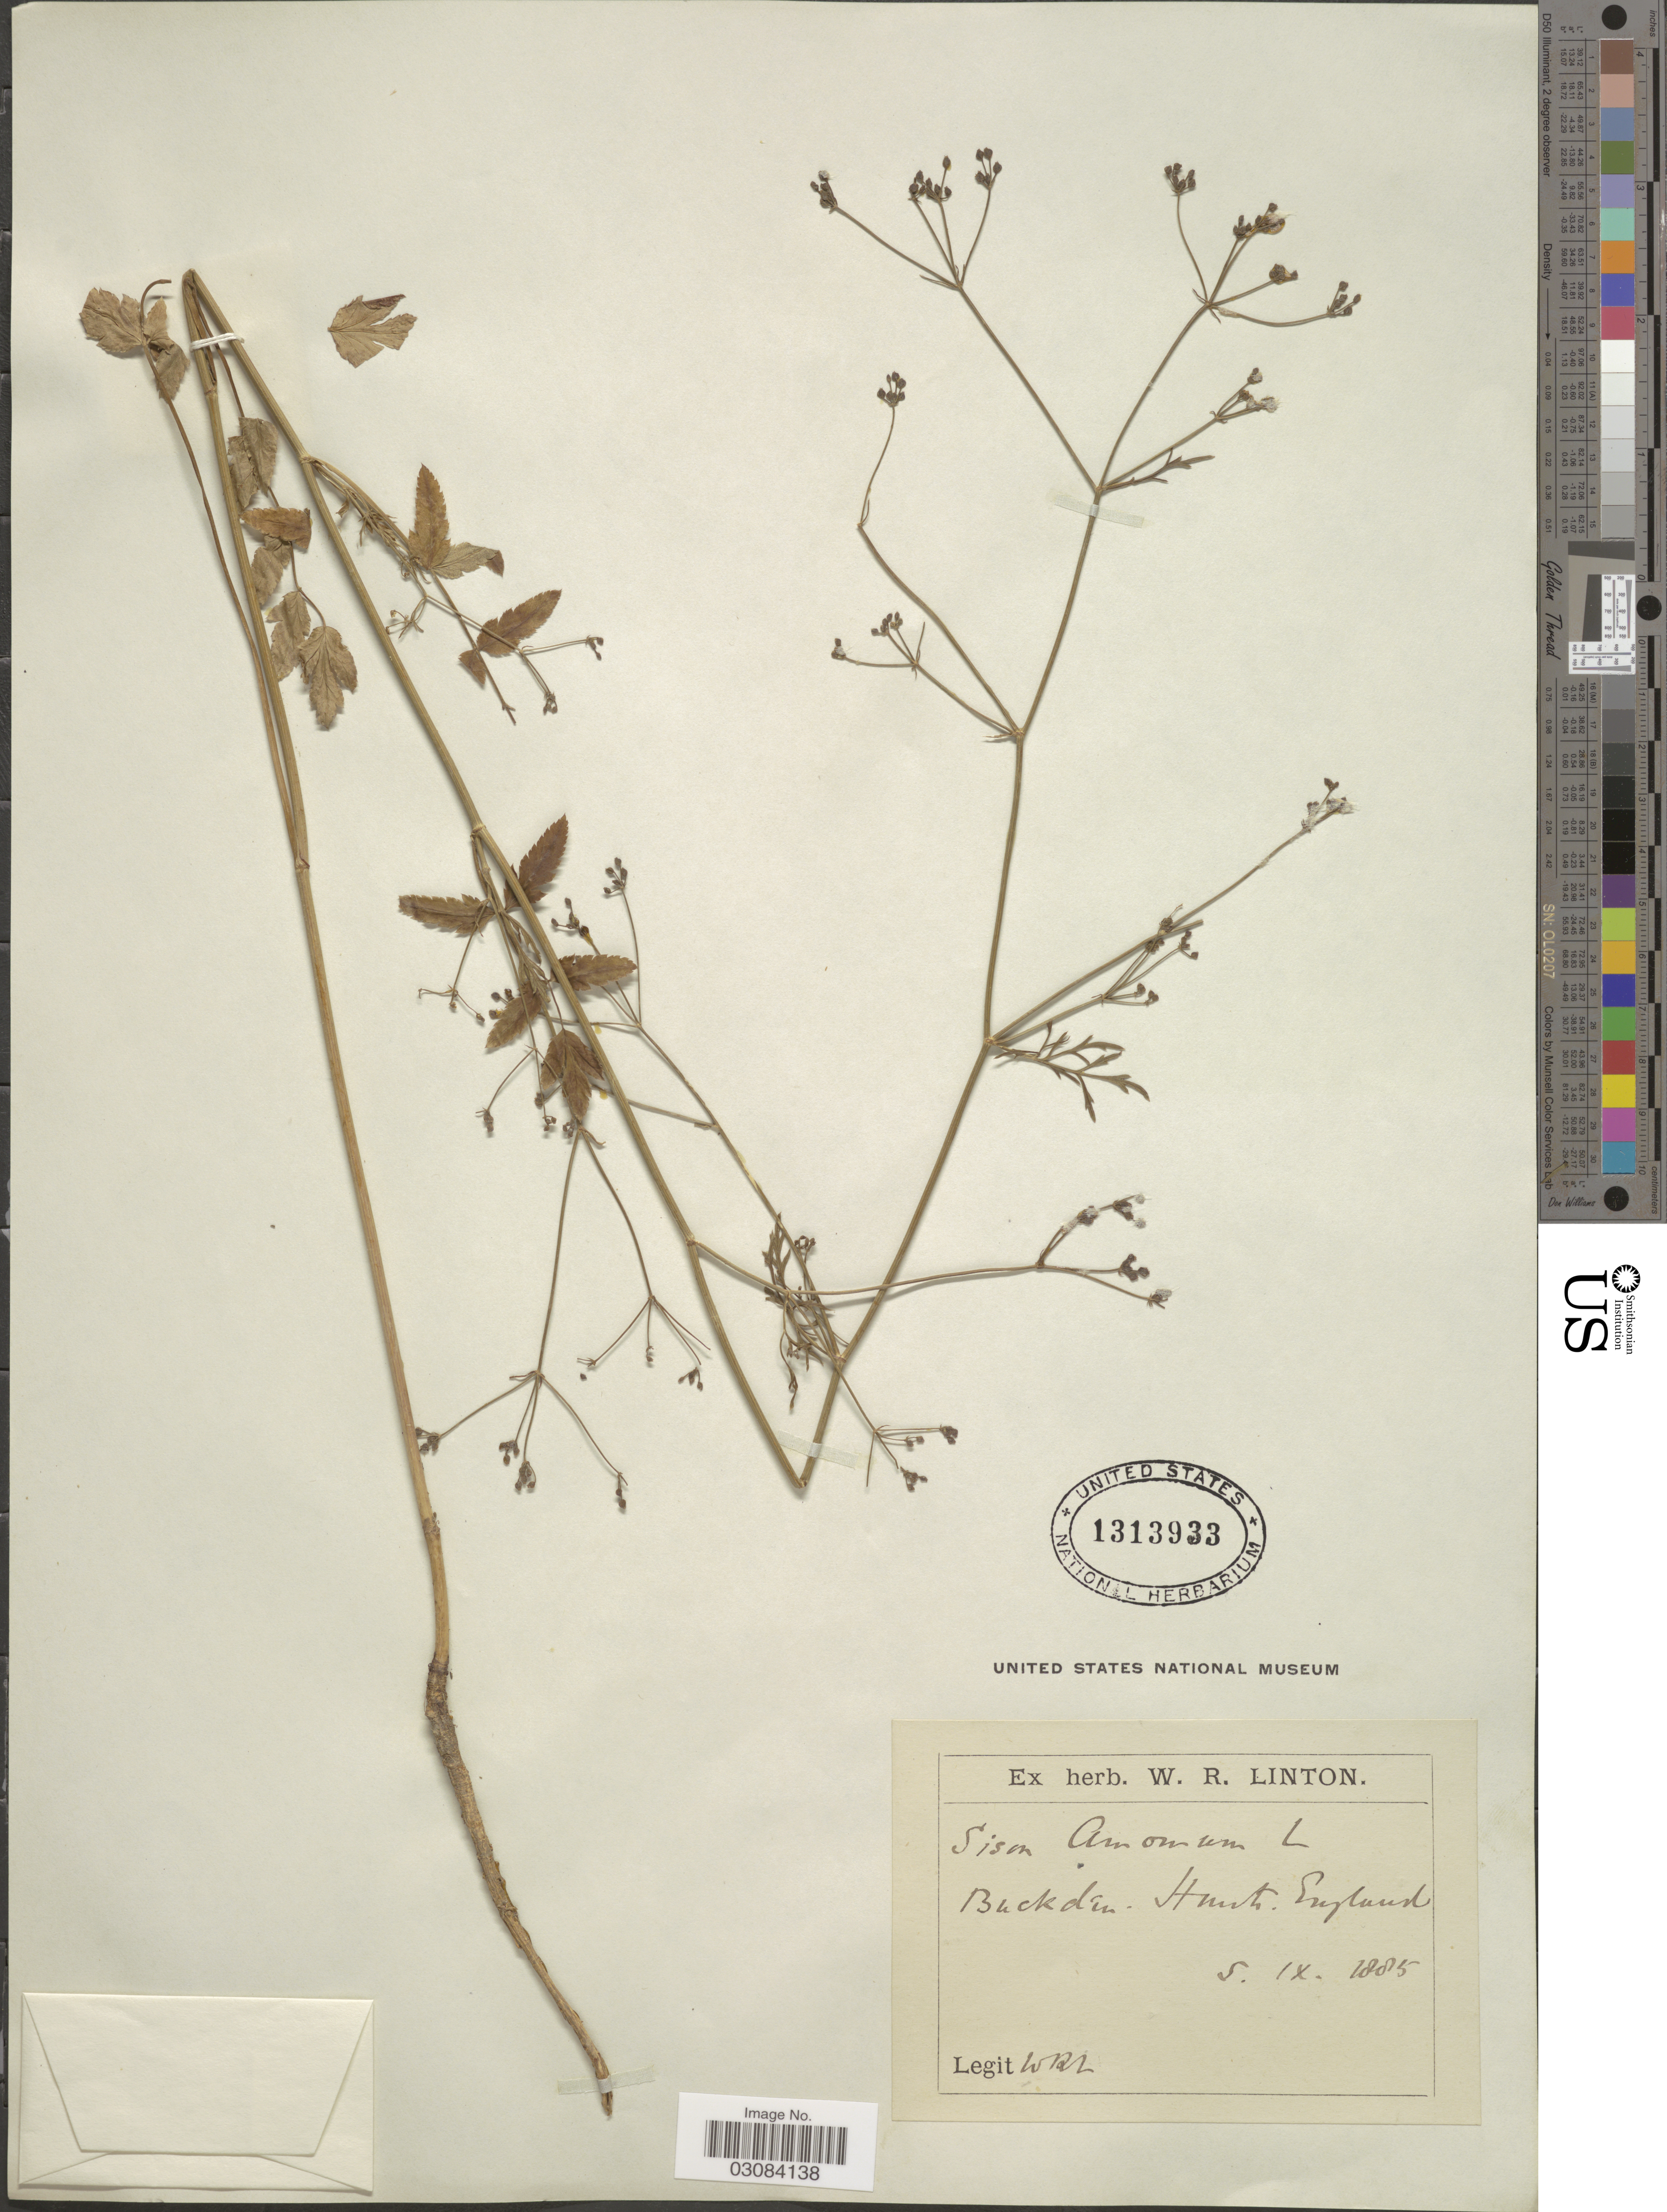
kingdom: Plantae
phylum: Tracheophyta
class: Magnoliopsida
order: Apiales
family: Apiaceae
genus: Sison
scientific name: Sison amomum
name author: L.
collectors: W. Linton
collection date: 1885-09-05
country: United Kingdom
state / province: England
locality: Buckdin. Hunt. England.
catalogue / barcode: US 1313933